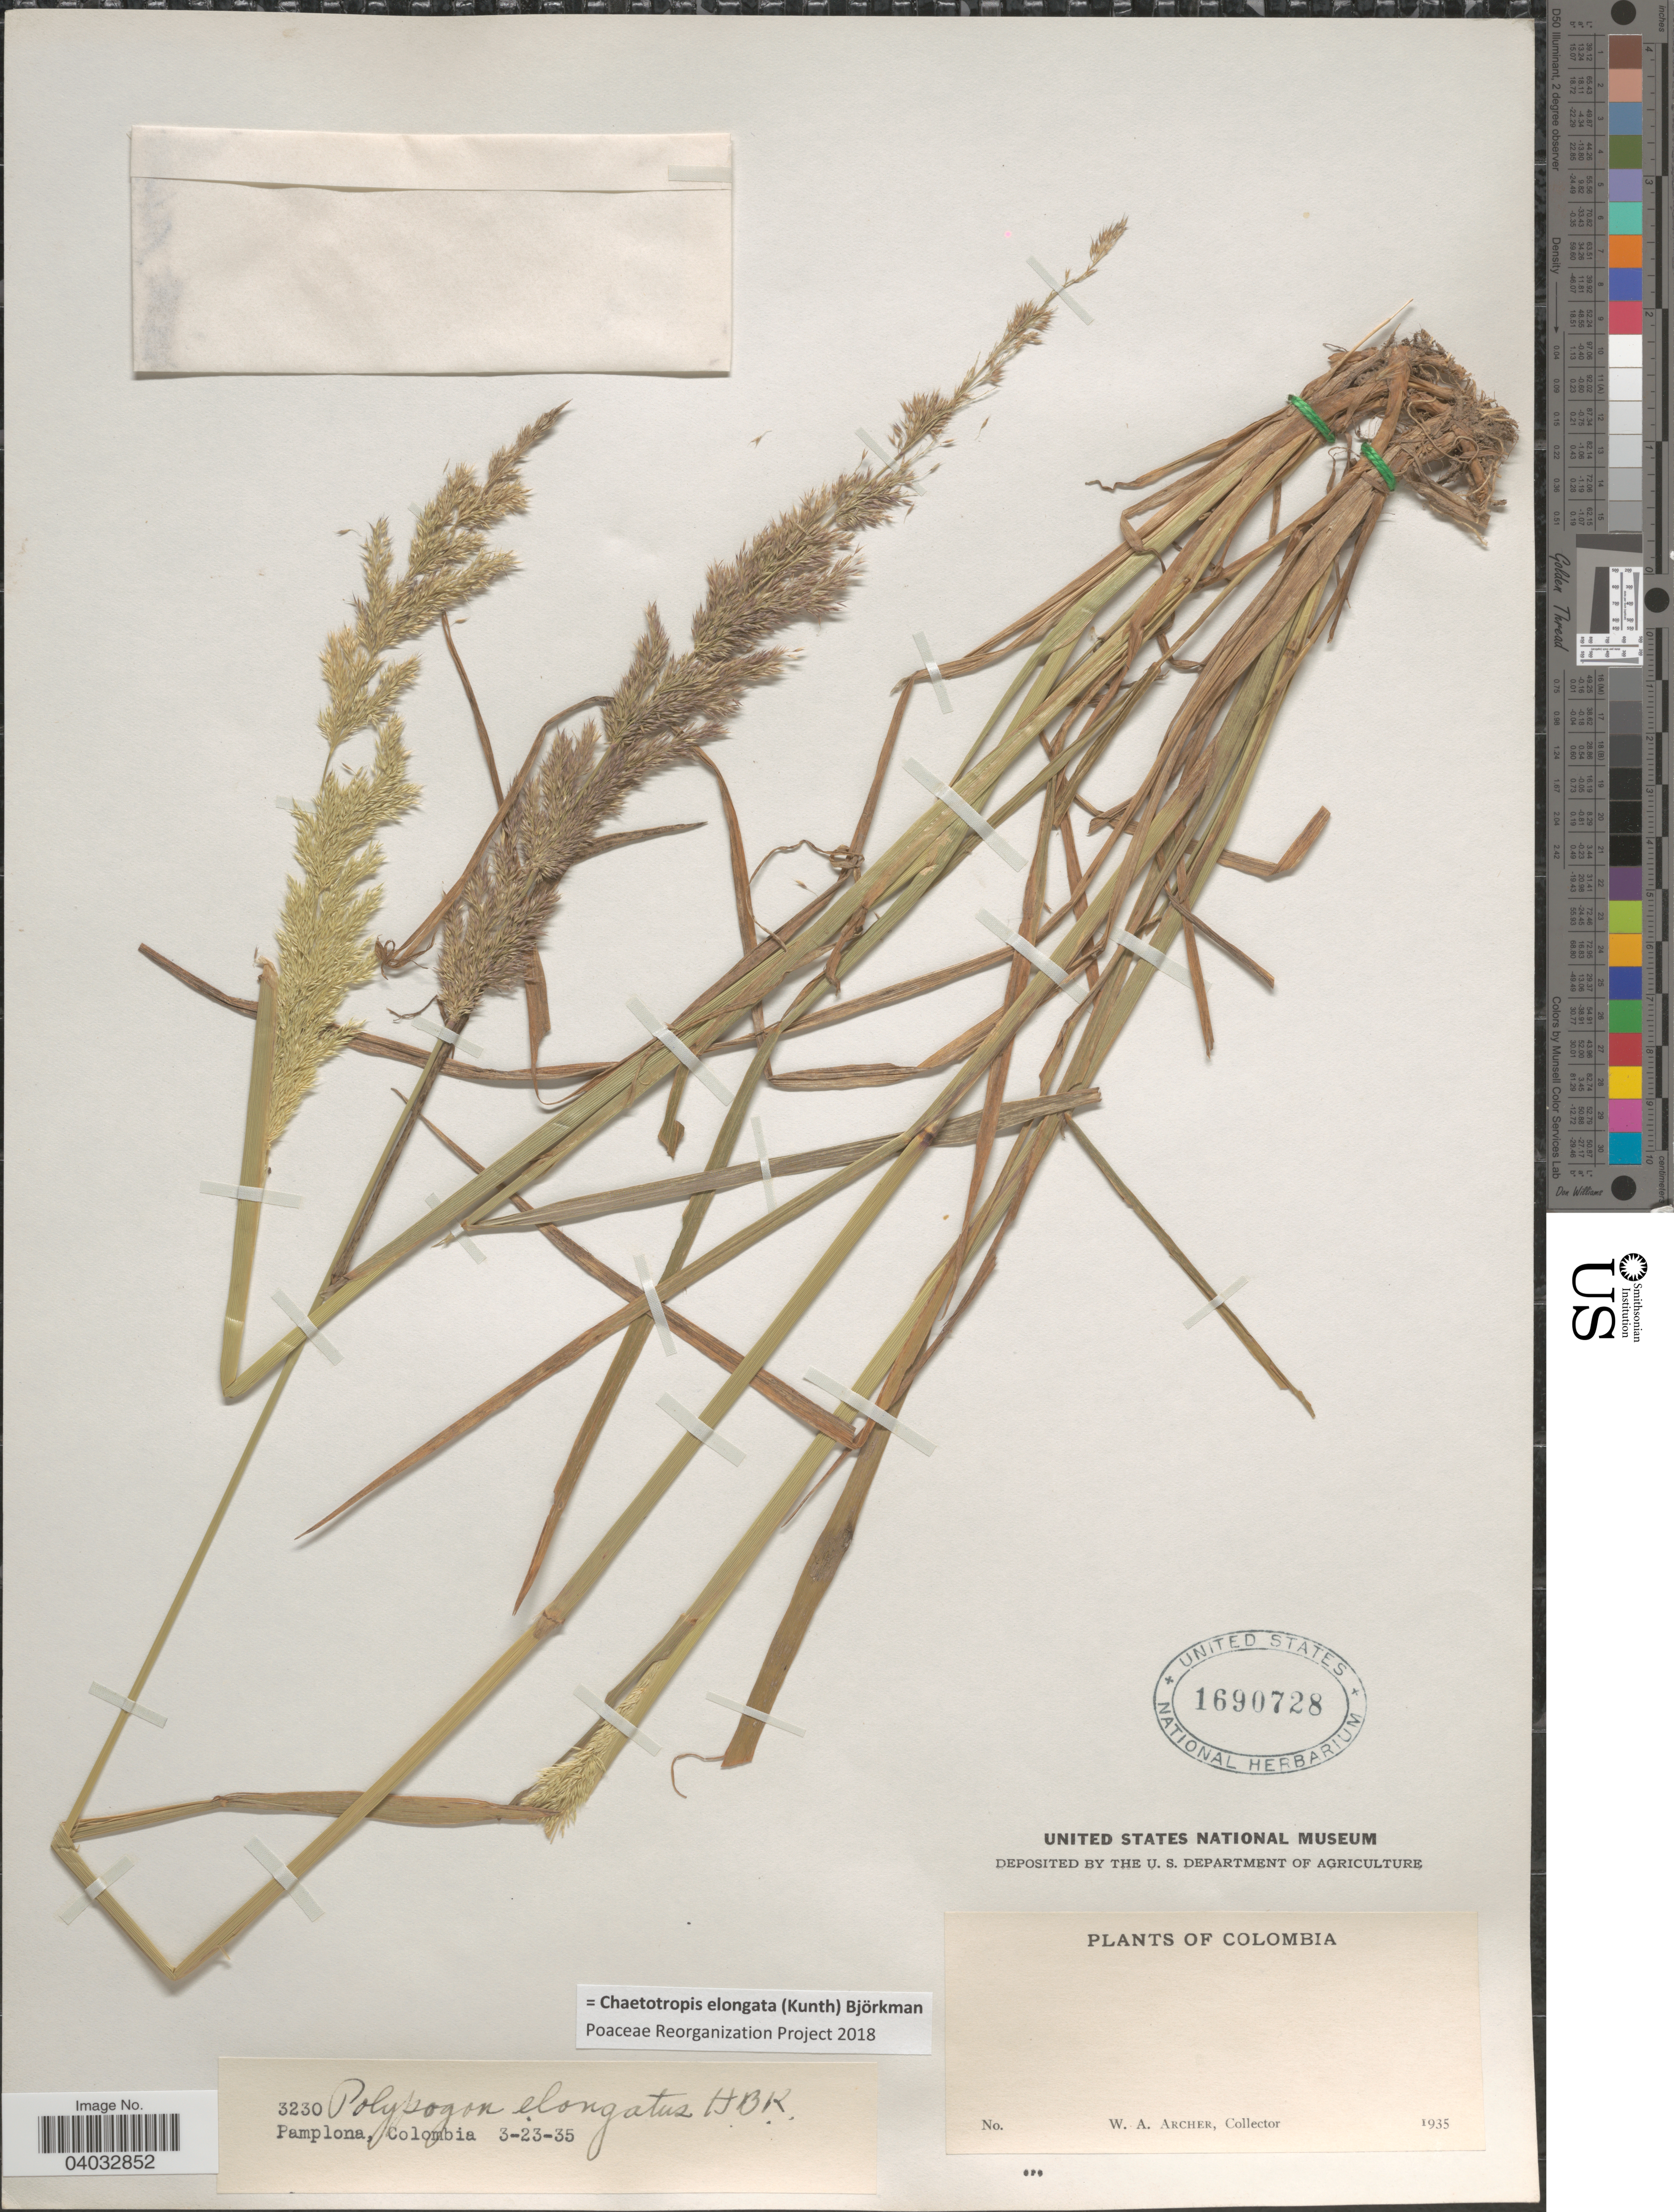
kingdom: Plantae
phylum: Tracheophyta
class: Liliopsida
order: Poales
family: Poaceae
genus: Chaetotropis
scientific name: Chaetotropis elongata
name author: (Kunth) Björkman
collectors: W. Archer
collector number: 3230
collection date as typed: Transcribed d/m/y: 23/3/35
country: Colombia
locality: Pamplona.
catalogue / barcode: US 1690728